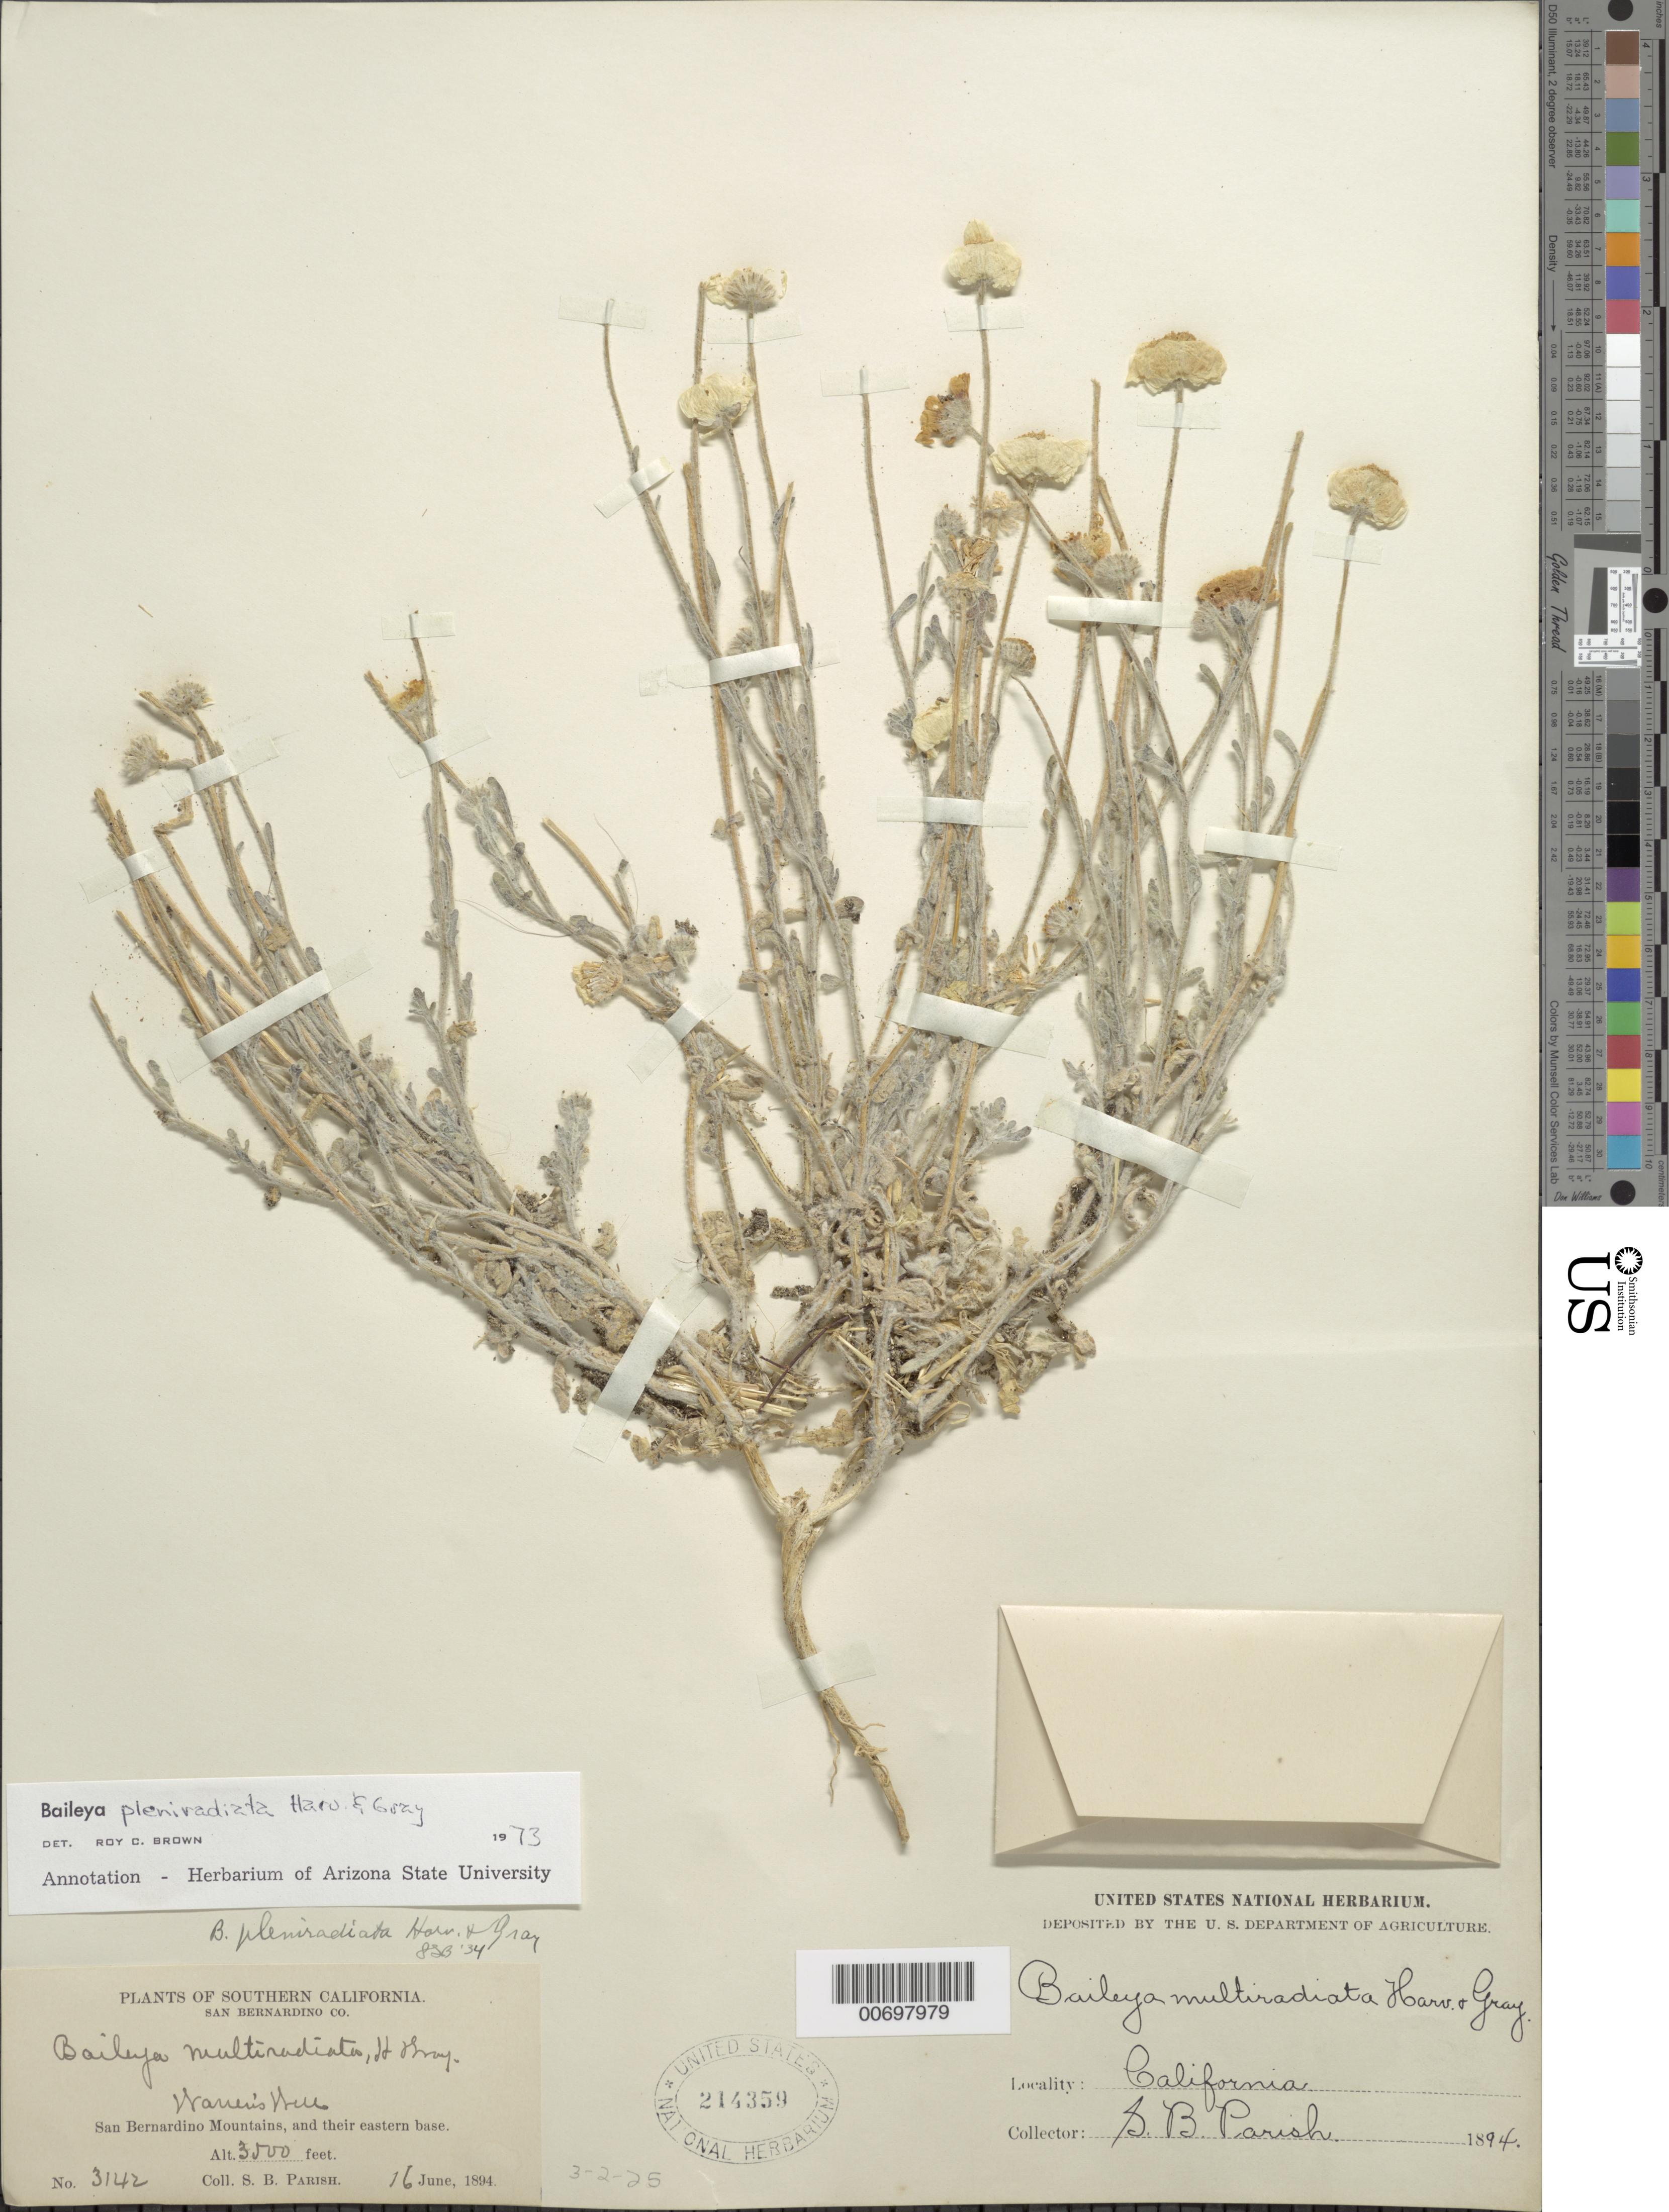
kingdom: Plantae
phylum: Tracheophyta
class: Magnoliopsida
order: Asterales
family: Asteraceae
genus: Baileya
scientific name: Baileya pleniradiata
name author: Harv. & A. Gray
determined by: Brown, Roy C.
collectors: S. B. Parish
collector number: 3142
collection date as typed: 16 Jun 1894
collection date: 1894-06-16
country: United States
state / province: California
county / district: San Bernardino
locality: Warren's Well, San Bernardino Mts. and their eastern base.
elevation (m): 1067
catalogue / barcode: US 214359